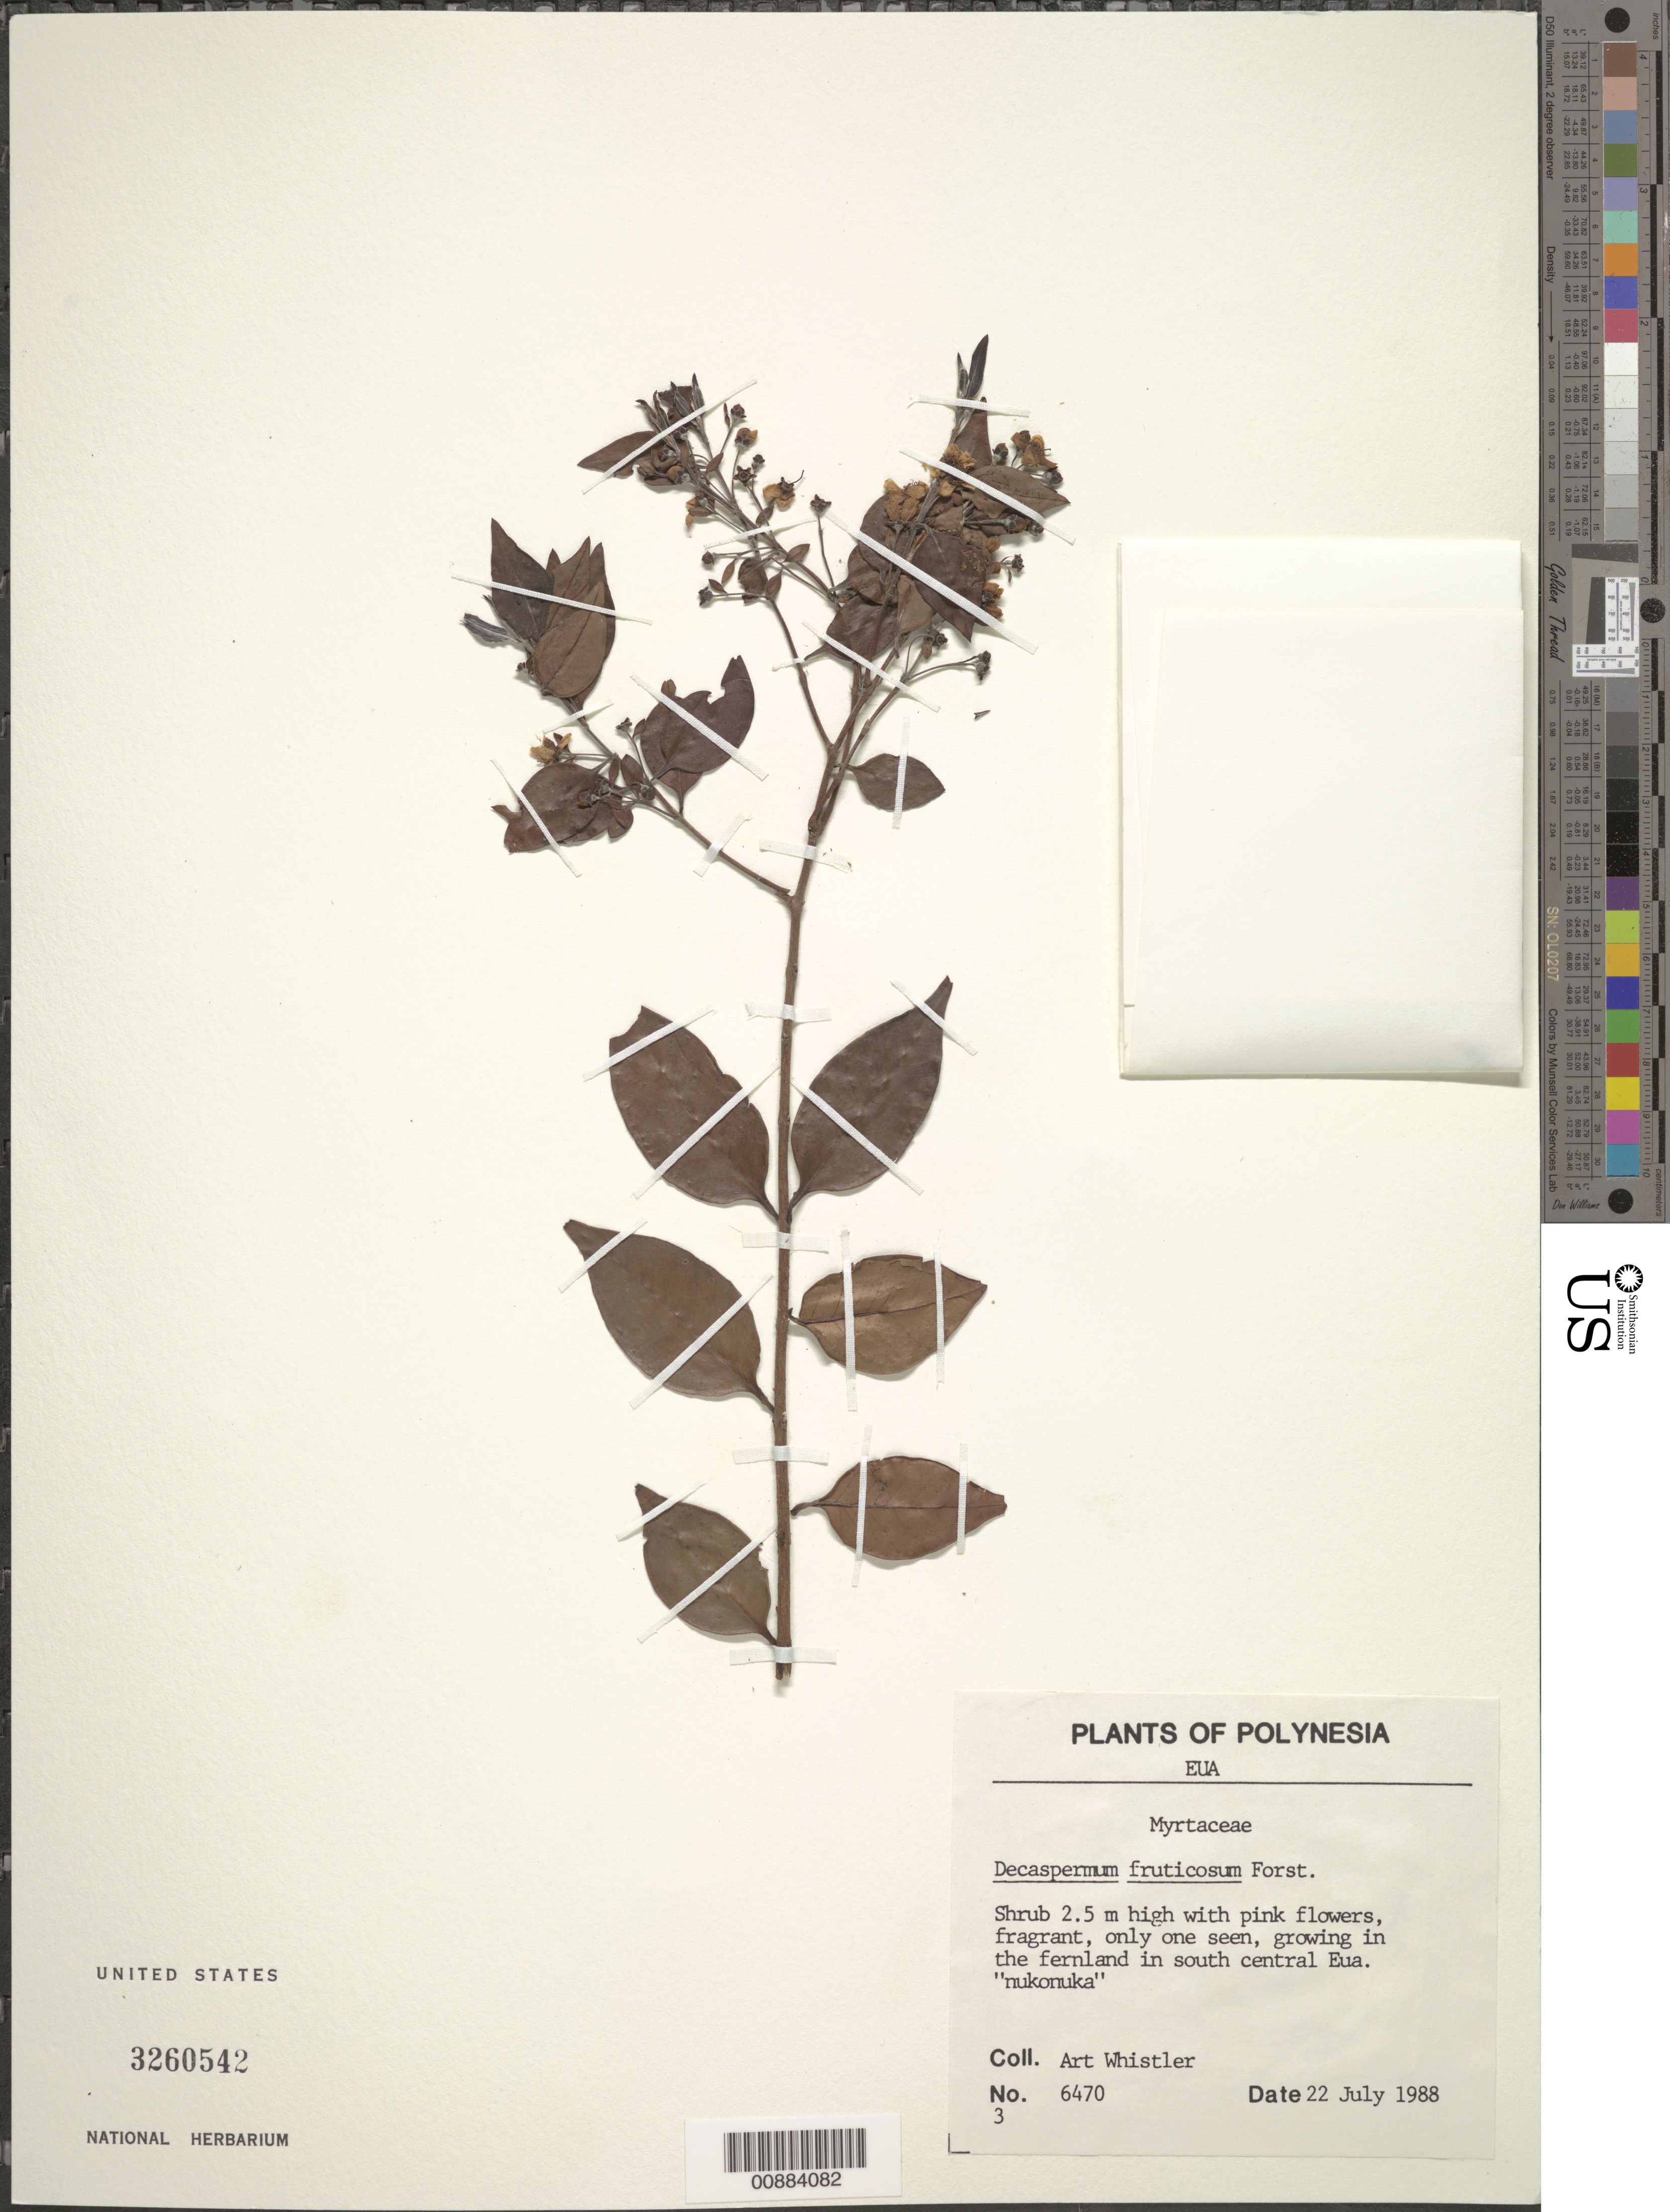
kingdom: Plantae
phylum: Tracheophyta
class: Magnoliopsida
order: Myrtales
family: Myrtaceae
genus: Decaspermum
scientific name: Decaspermum fruticosum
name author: J.R. Forst. & G. Forst.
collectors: A. Whistler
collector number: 6470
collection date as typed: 22 Jul 1988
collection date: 1988-07-22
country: Tonga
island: Eua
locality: Eua, S central Eua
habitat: growing in fernland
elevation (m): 2.5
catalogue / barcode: US 3260542